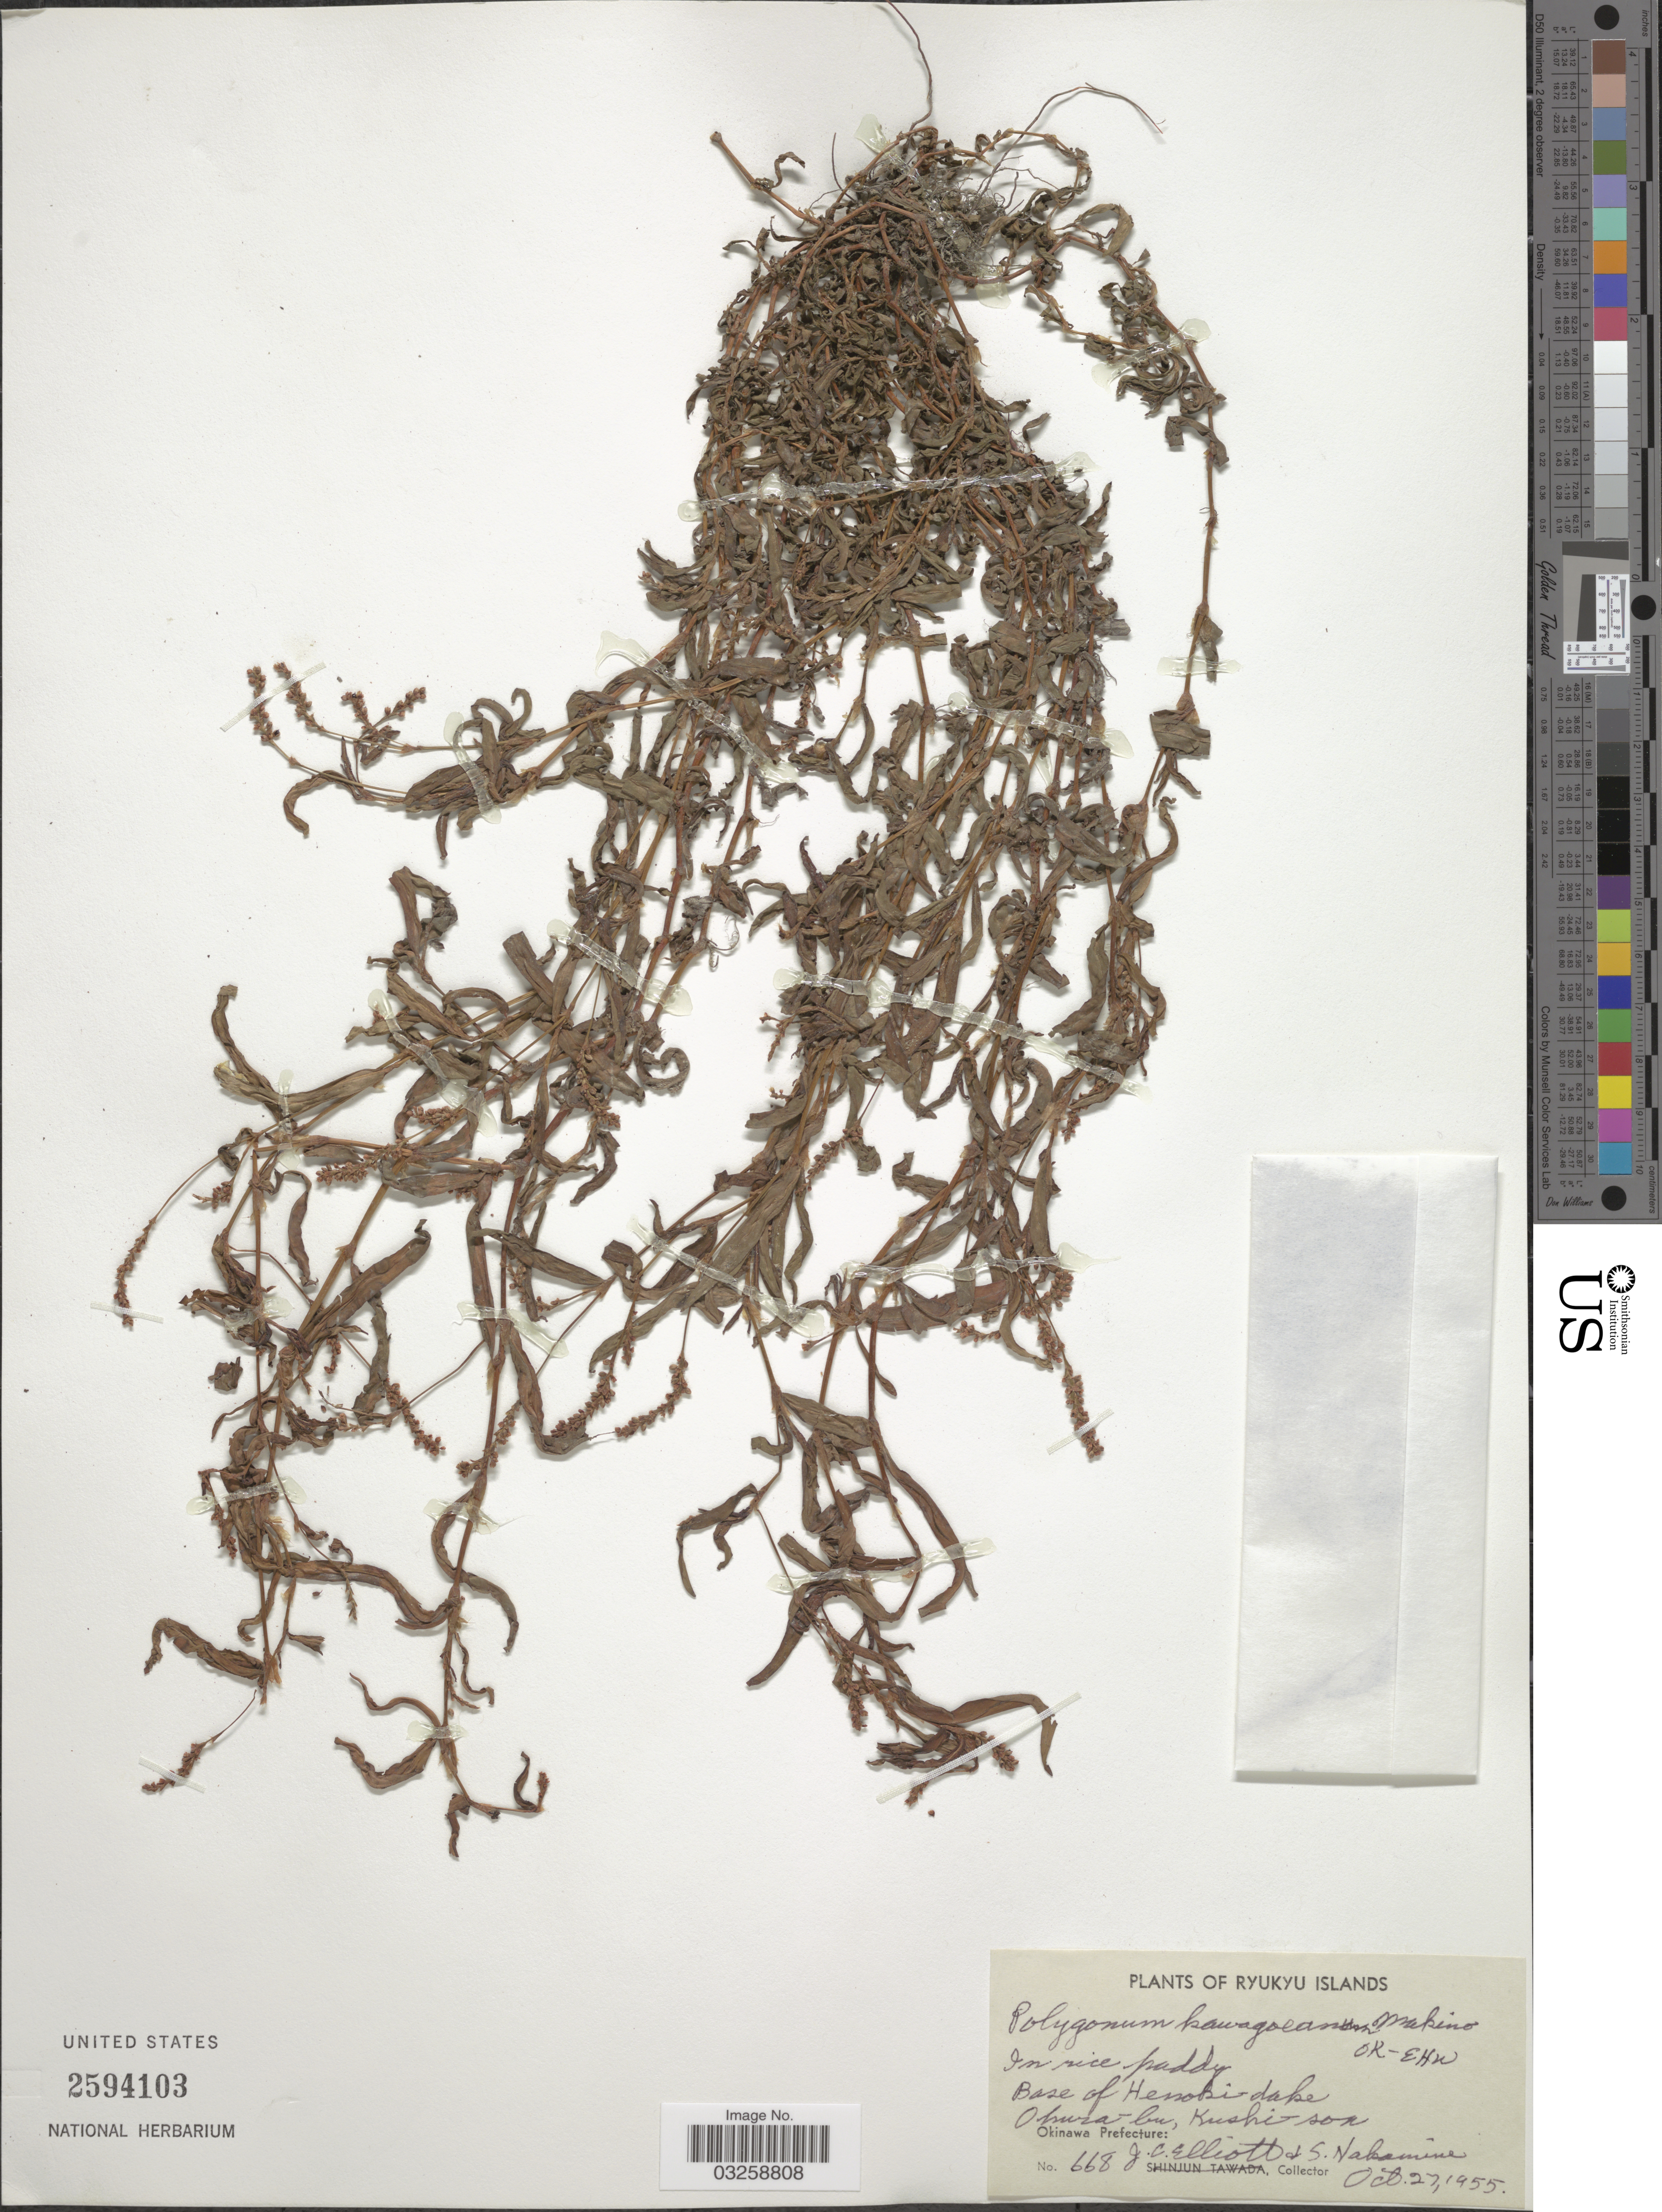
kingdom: Plantae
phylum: Tracheophyta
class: Magnoliopsida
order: Caryophyllales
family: Polygonaceae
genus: Polygonum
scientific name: Polygonum kawagoeanum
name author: Makino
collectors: J. C. Elliott & S. Nakamine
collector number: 668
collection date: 1955-10-27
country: Japan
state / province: Okinawa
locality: Ryukyu Islands. Base of Henoki-dake, Ohwia-bu, Kushi-son. Okinawa Prefecture.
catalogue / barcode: US 2594103